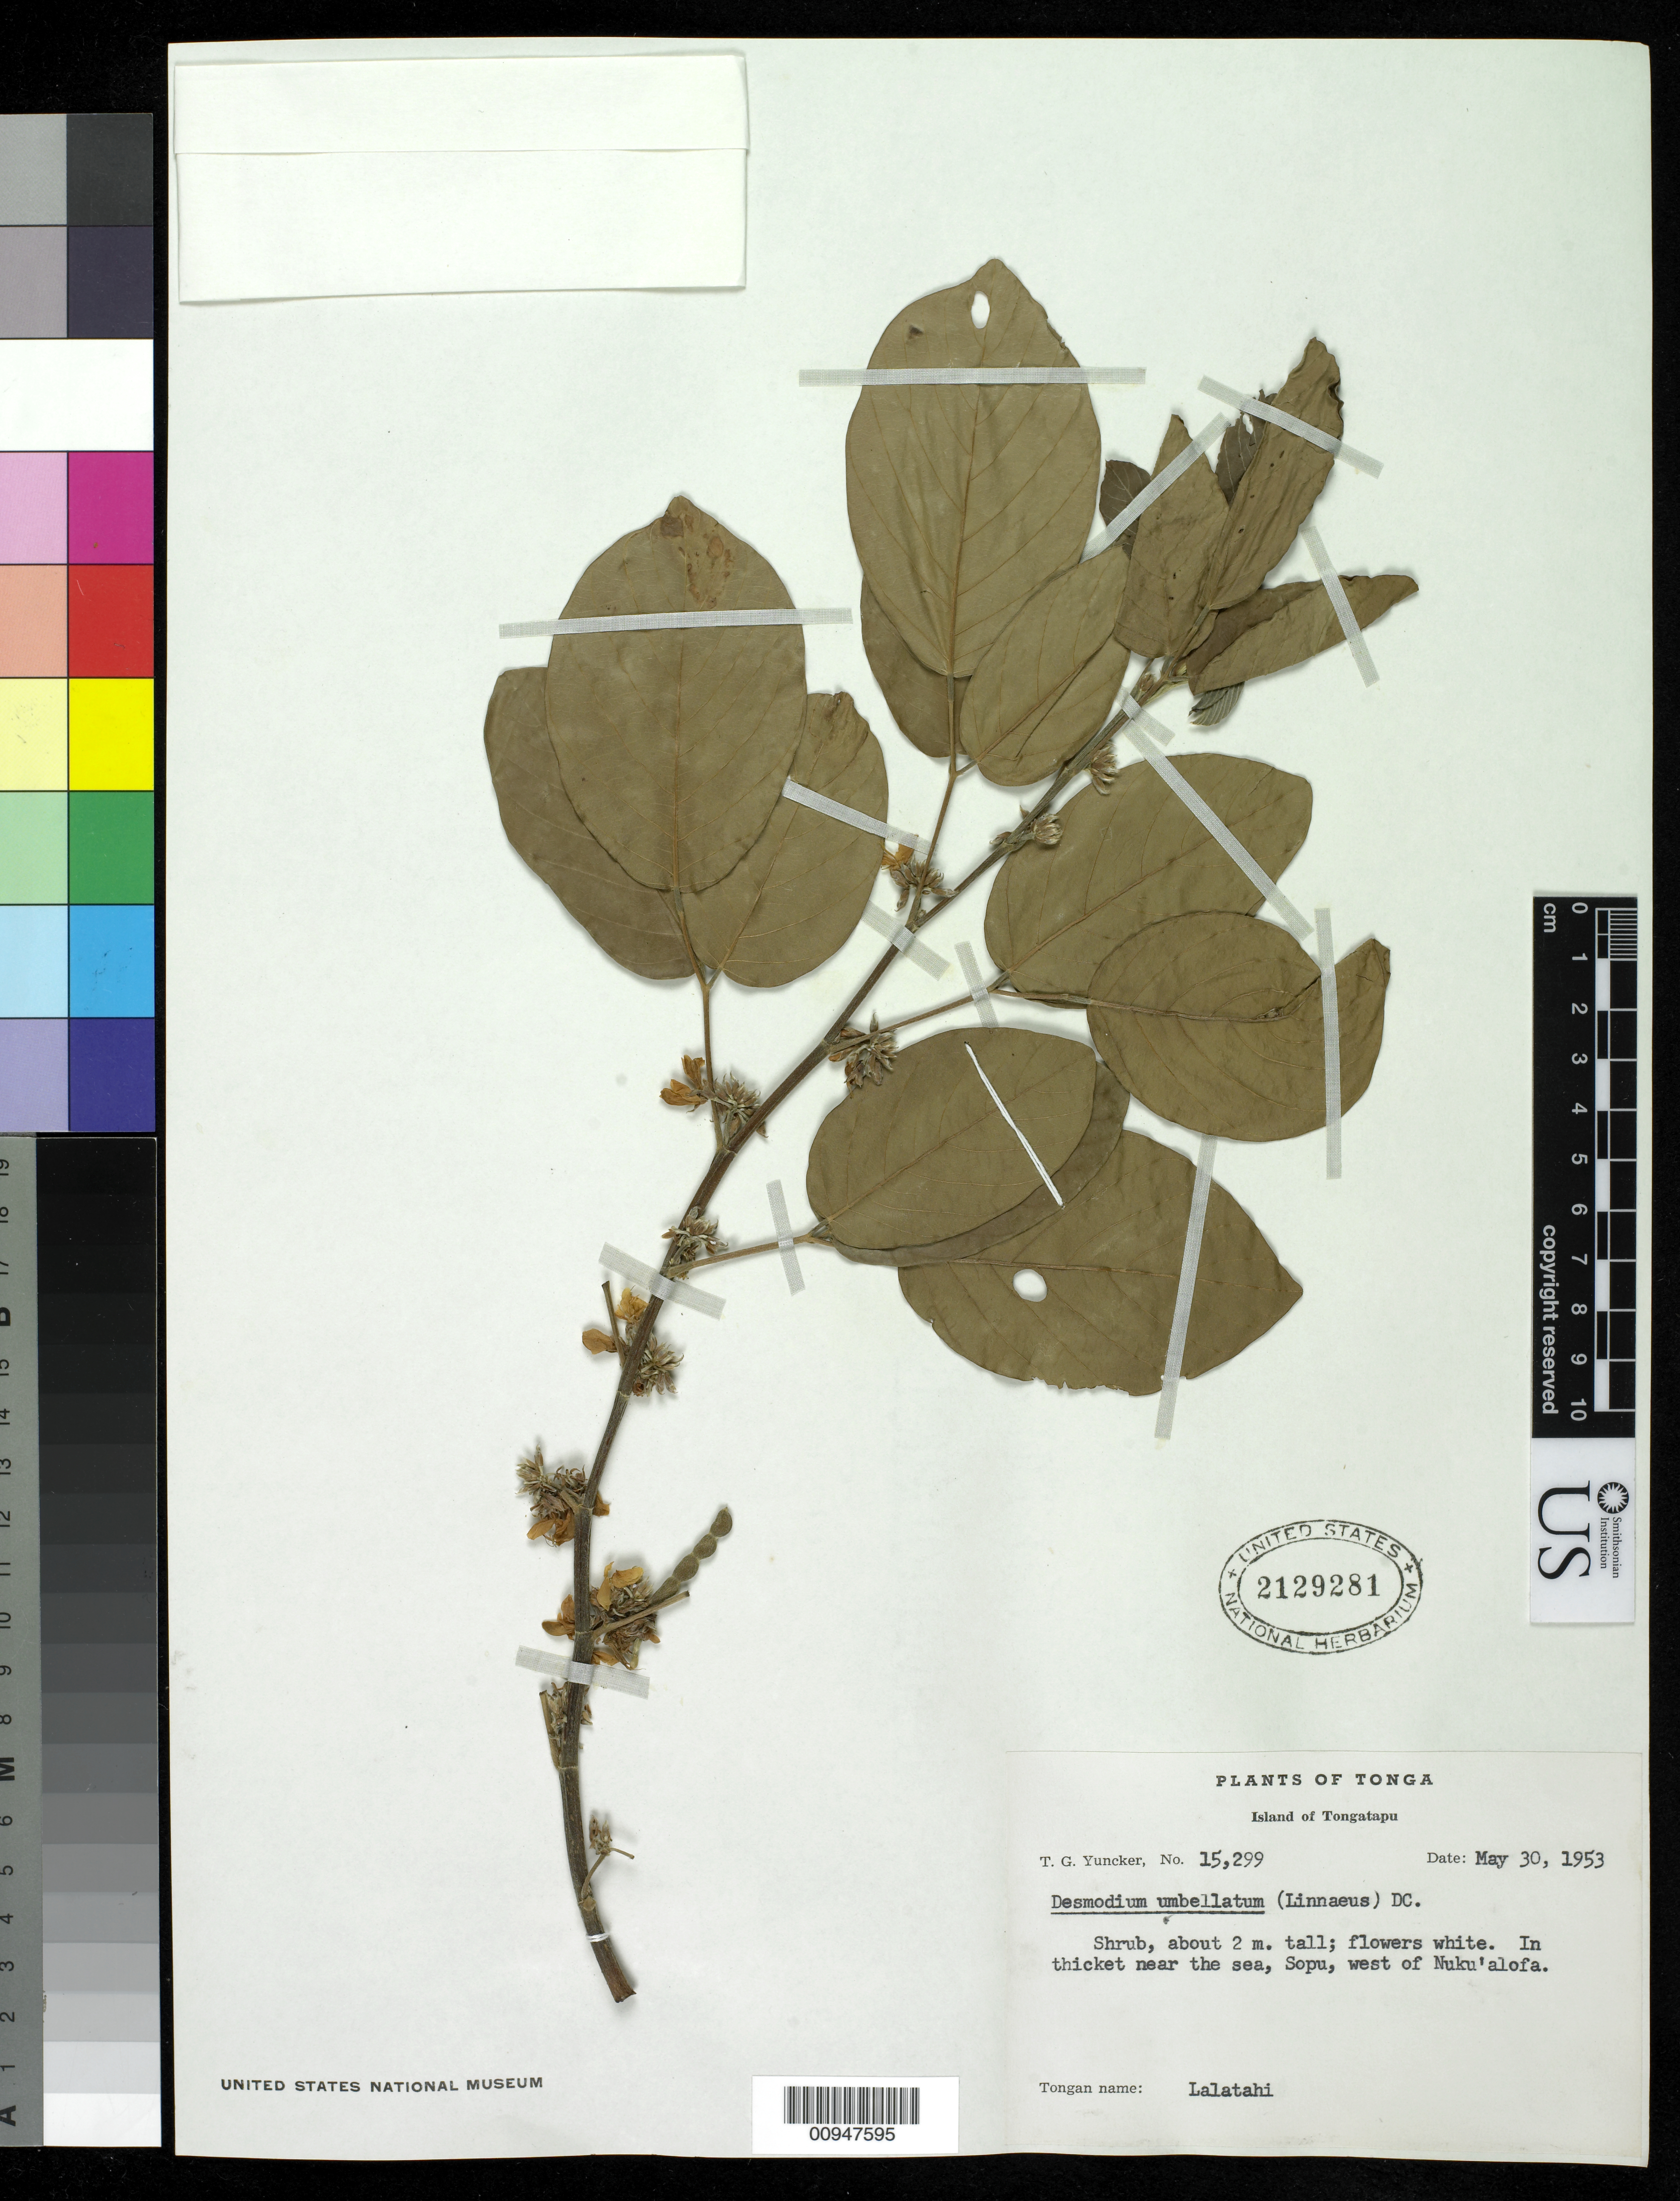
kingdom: Plantae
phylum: Tracheophyta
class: Magnoliopsida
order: Fabales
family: Fabaceae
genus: Dendrolobium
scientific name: Dendrolobium umbellatum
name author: (L.) Benth.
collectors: T. G. Yuncker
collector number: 15299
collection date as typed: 30 May 1953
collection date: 1953-05-30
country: Tonga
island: Tongatapu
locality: Sopu, west of Nuku'alofa (in thicket near sea)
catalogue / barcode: US 2129281